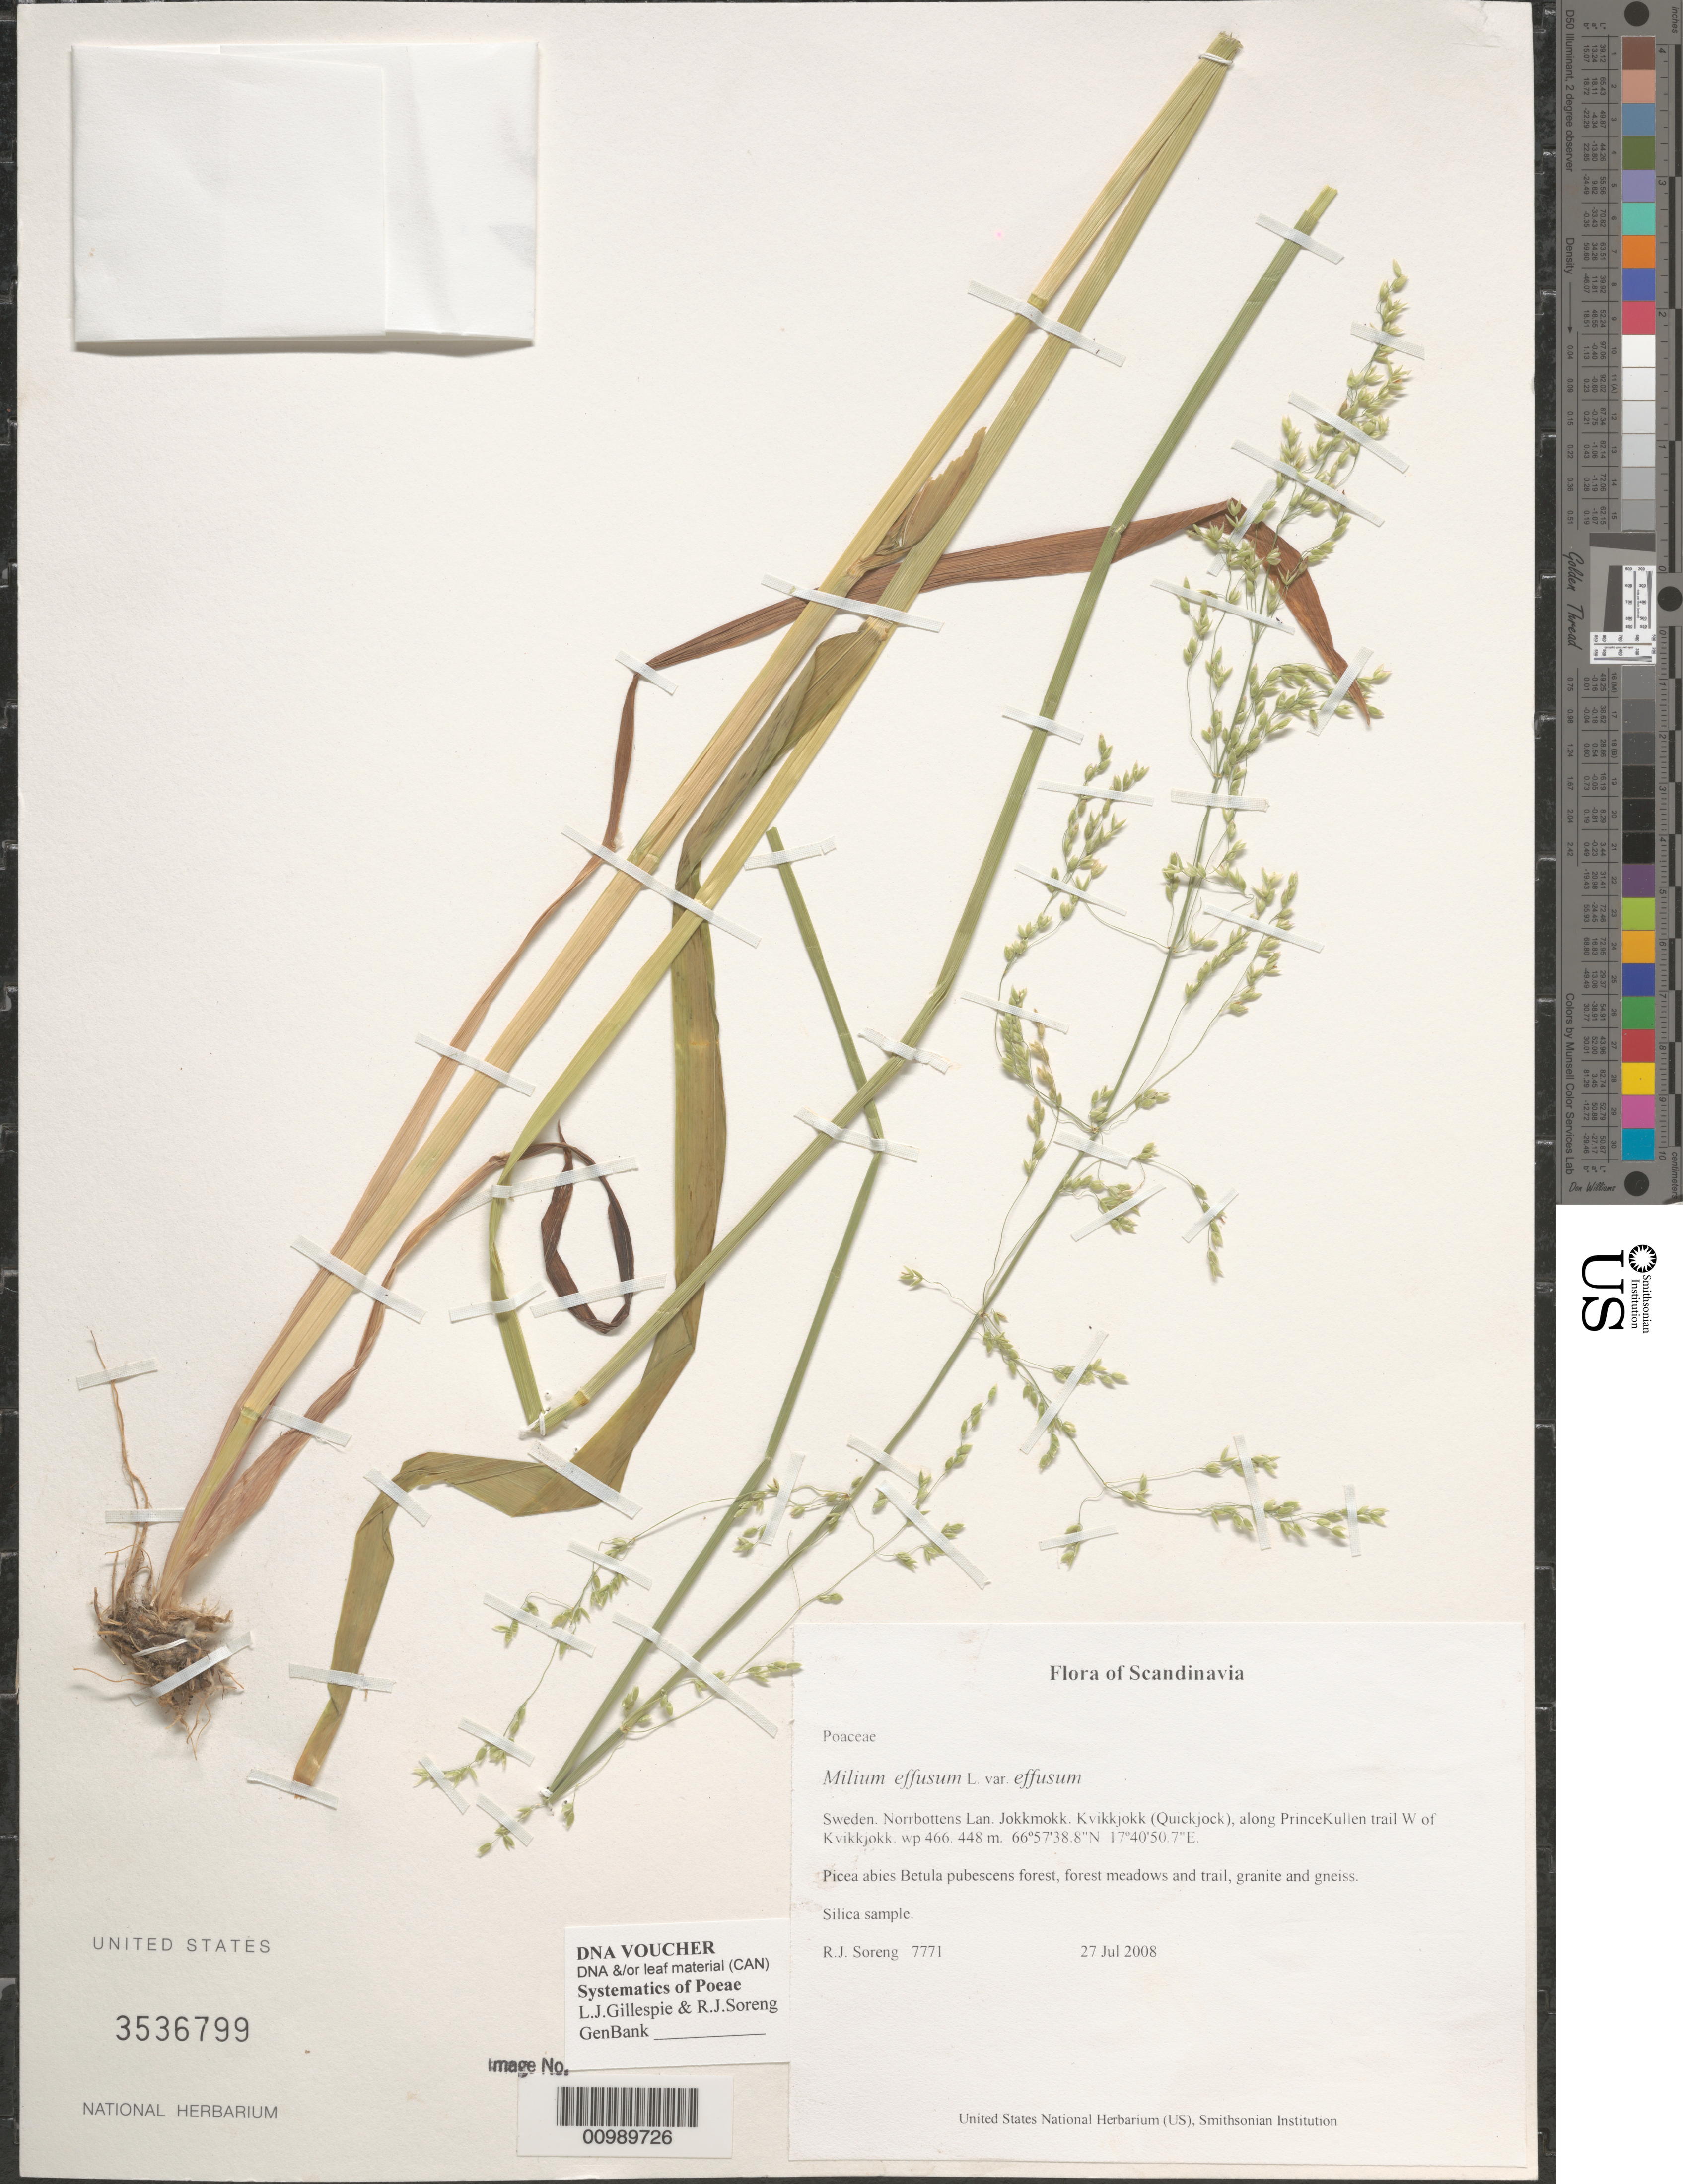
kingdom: Plantae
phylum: Tracheophyta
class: Liliopsida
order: Poales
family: Poaceae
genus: Milium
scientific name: Milium effusum var. effusum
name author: L.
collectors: R. J. Soreng & N. L. Soreng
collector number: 7771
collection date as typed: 27 Jul 2008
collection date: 2008-07-27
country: Sweden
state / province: Norrbotten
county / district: Jokkmokk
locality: Kvikkjokk (Quickjock), along PrinceKullen trail W of Kvikkjokk.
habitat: Picea abies Betula pubescens forest, forest meadows and trail, granite and gneiss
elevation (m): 448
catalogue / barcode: US 3536799